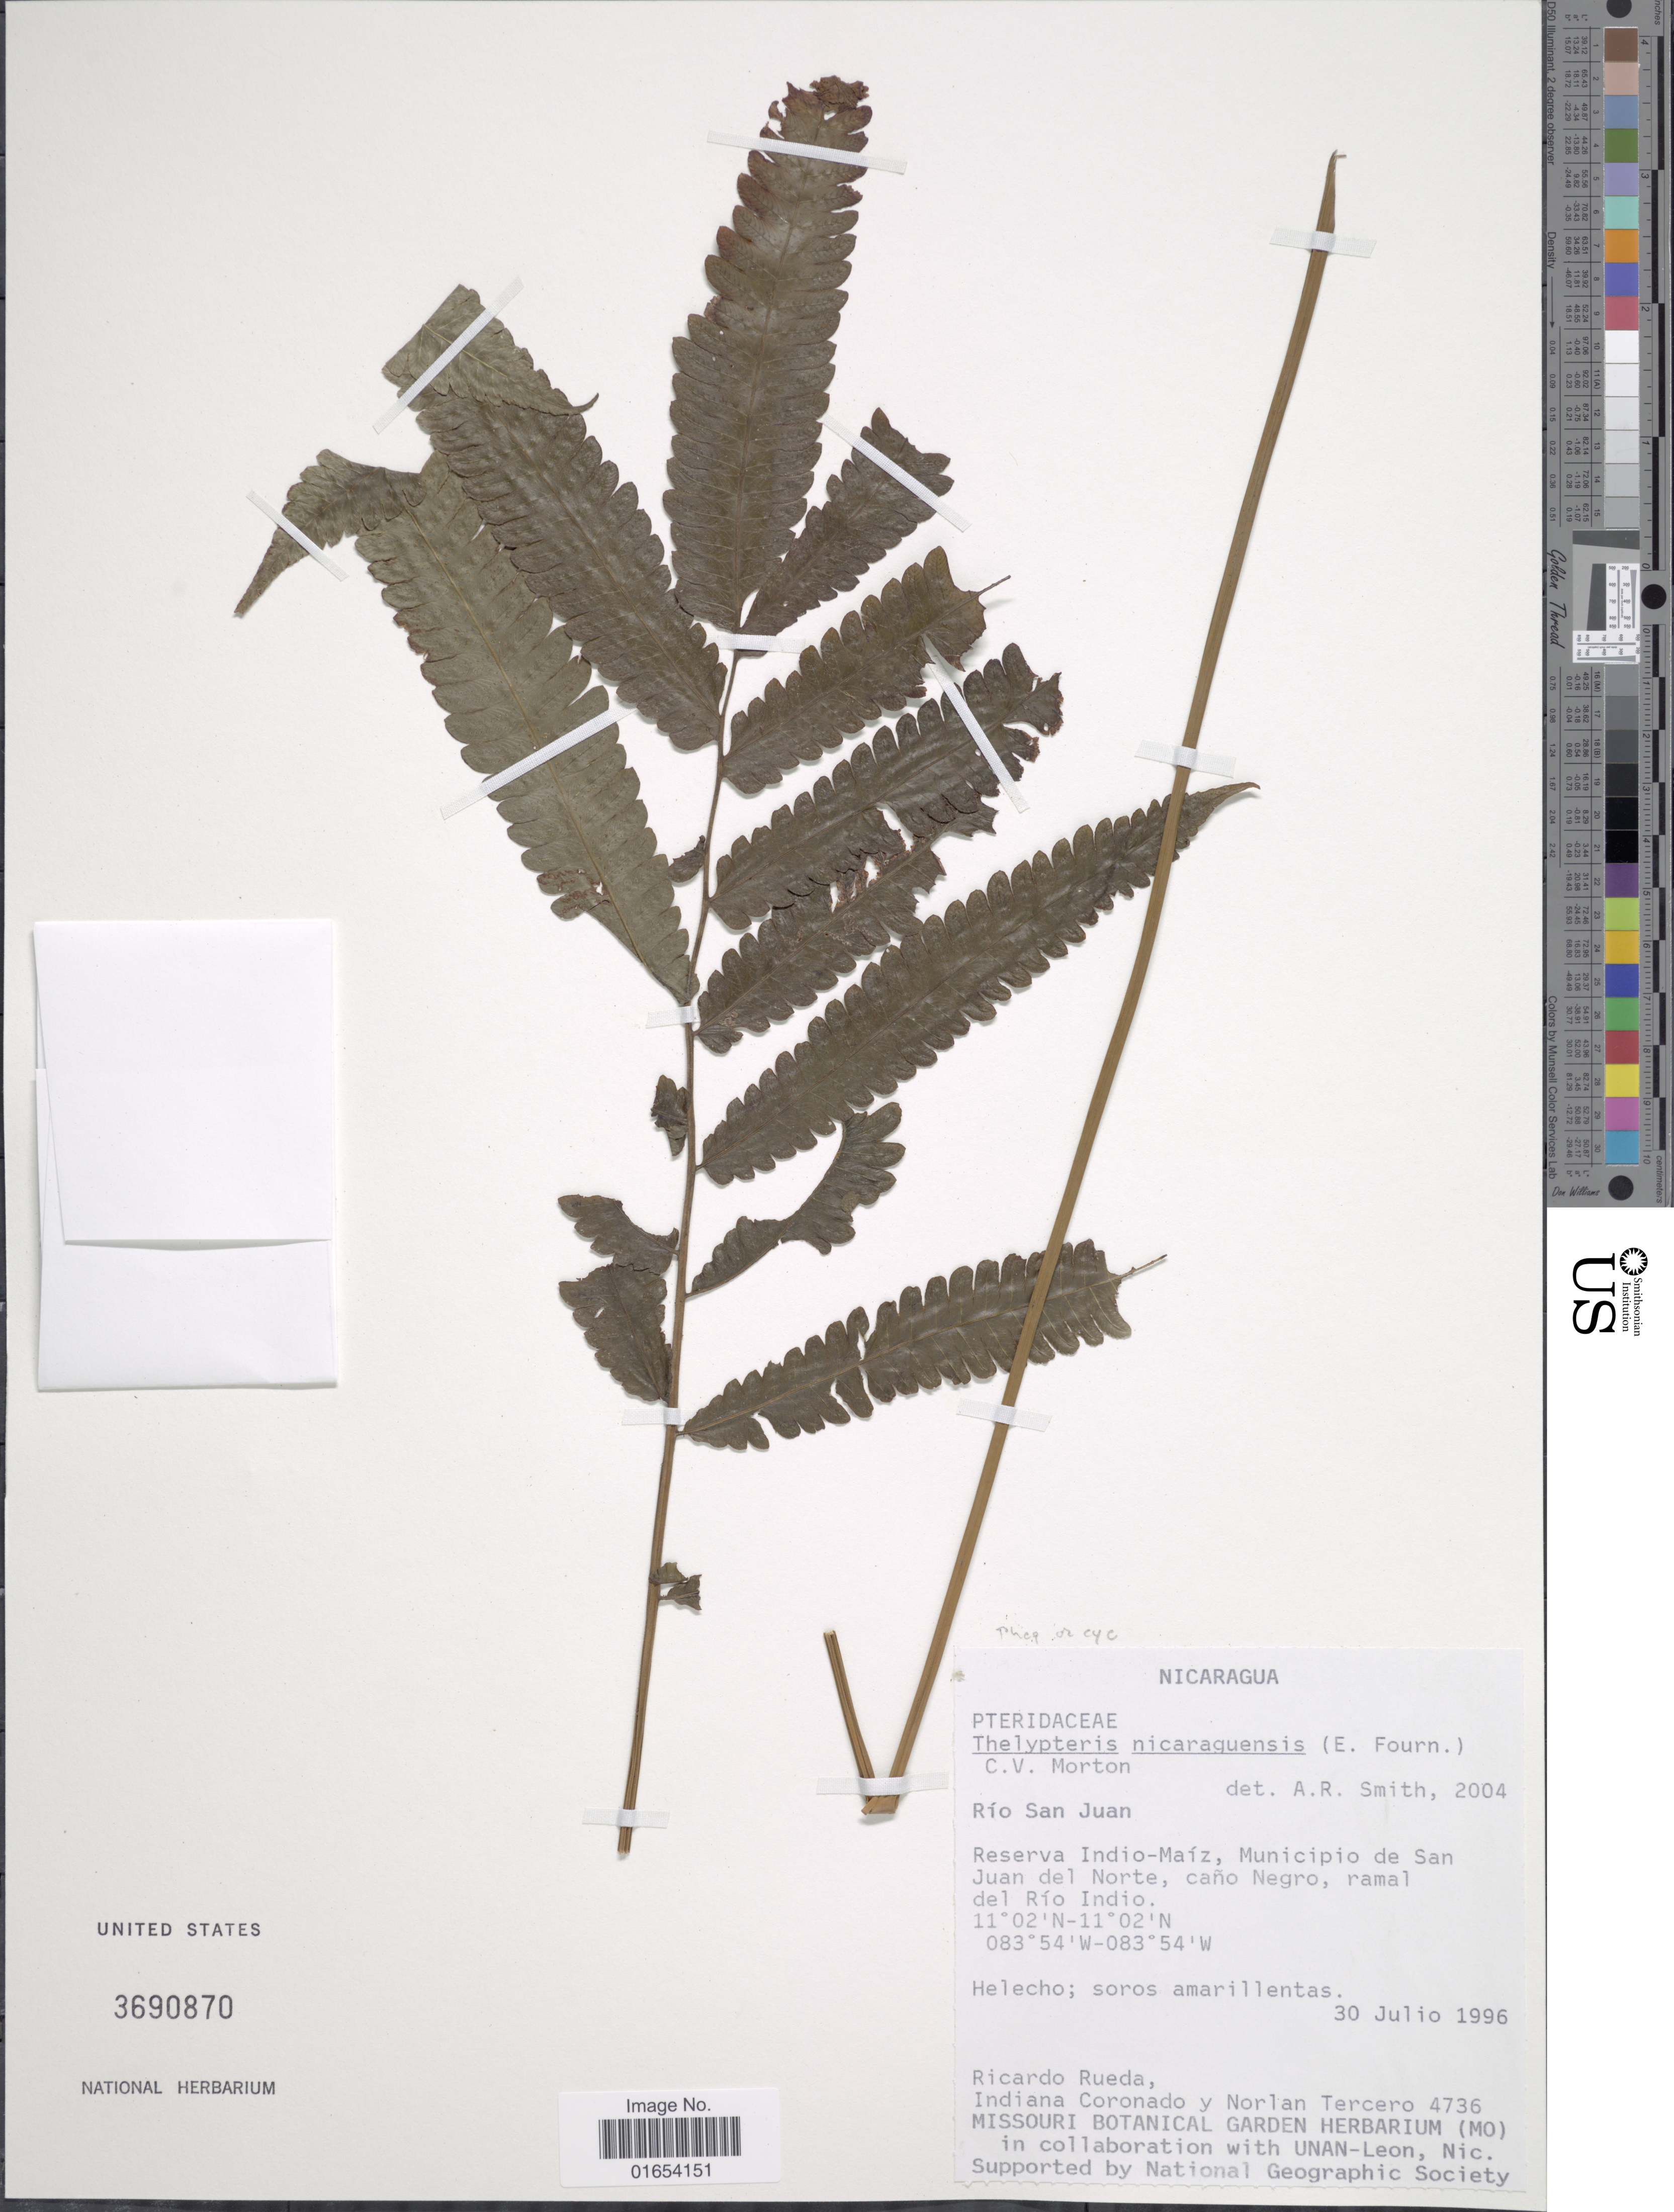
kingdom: Plantae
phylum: Tracheophyta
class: Polypodiopsida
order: Polypodiales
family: Thelypteridaceae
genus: Goniopteris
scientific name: Goniopteris nicaraguensis (C. Chr.) comb. nov., ined 2015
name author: (C. Chr.)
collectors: R. Rueda, I. Coronado & N. Tercero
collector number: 4736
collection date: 1996-07-30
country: Nicaragua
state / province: Rio San Juan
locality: Reservan Indio-Maiz, Municipio de San Juan del Norte, Cano Negro, ramal del Rio Indio, Helecho; soros amarillentas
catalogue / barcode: US 3690870